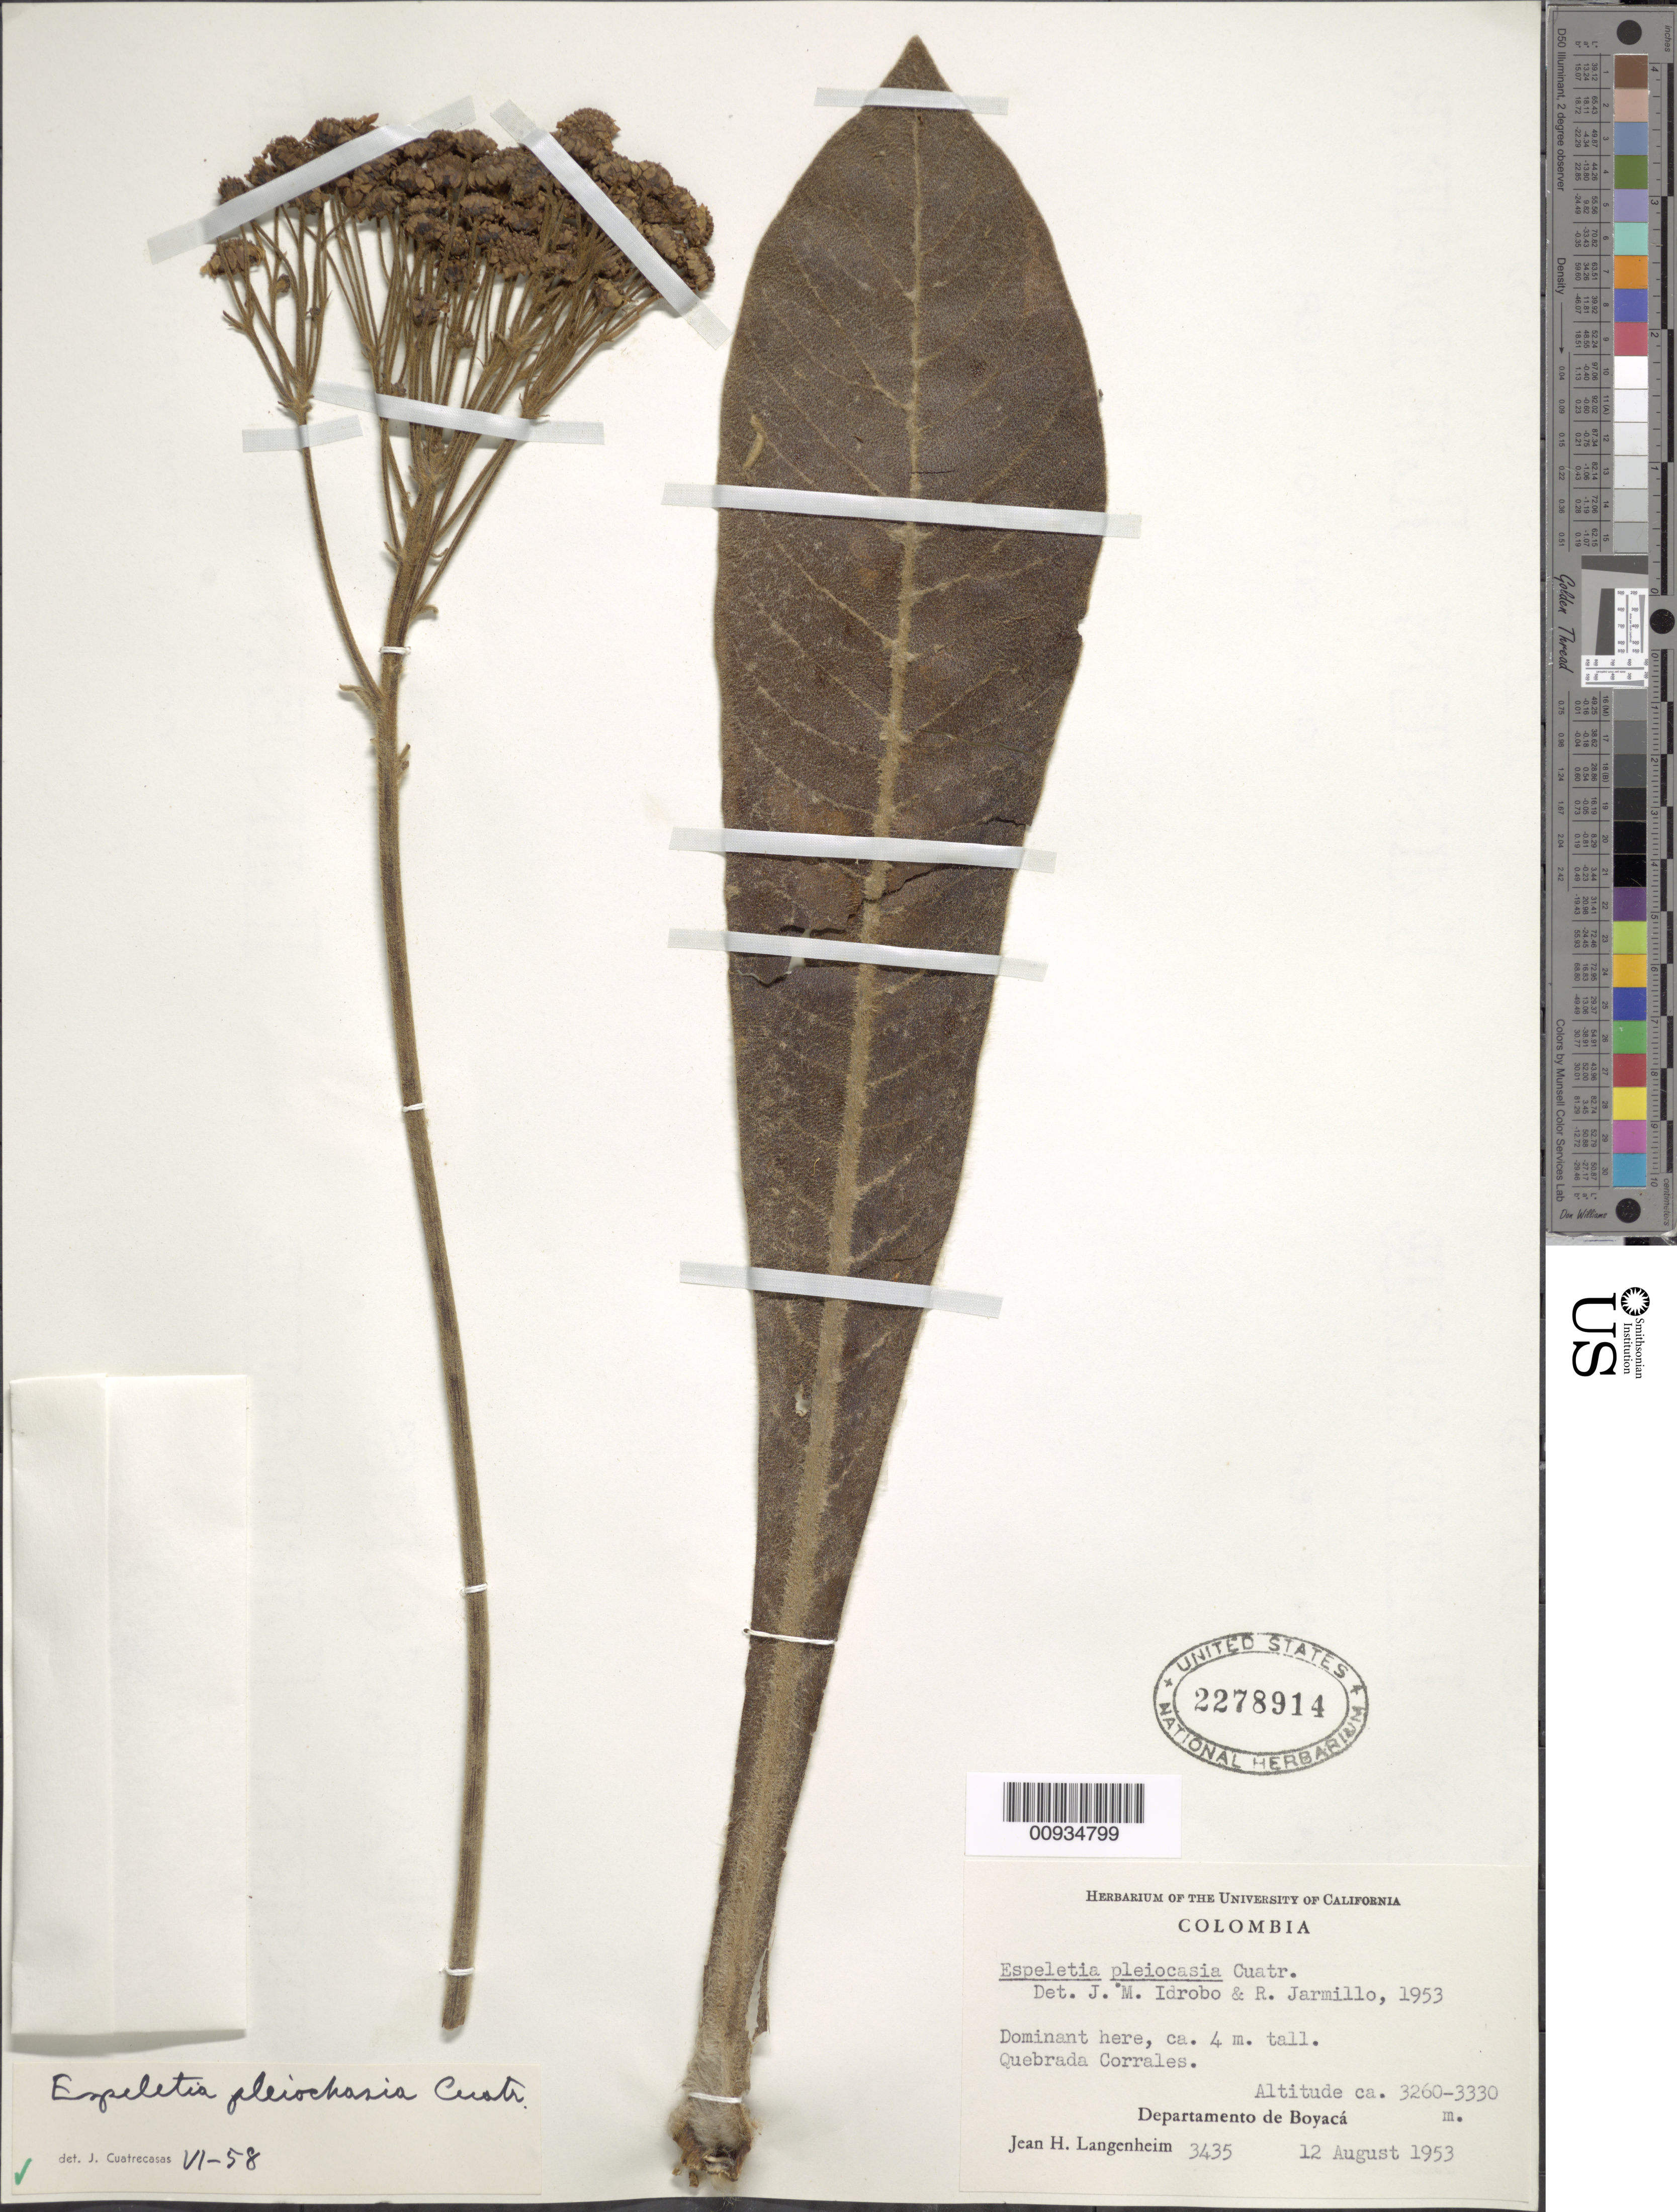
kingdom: Plantae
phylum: Tracheophyta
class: Magnoliopsida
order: Asterales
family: Asteraceae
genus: Espeletiopsis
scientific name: Espeletiopsis pleiochasia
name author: (Cuatrec.) Cuatrec.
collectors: J. H. Langenheim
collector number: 3435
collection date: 1953-08-12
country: Colombia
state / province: Boyacá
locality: Quebrada Corrales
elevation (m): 3260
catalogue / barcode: US 2278914